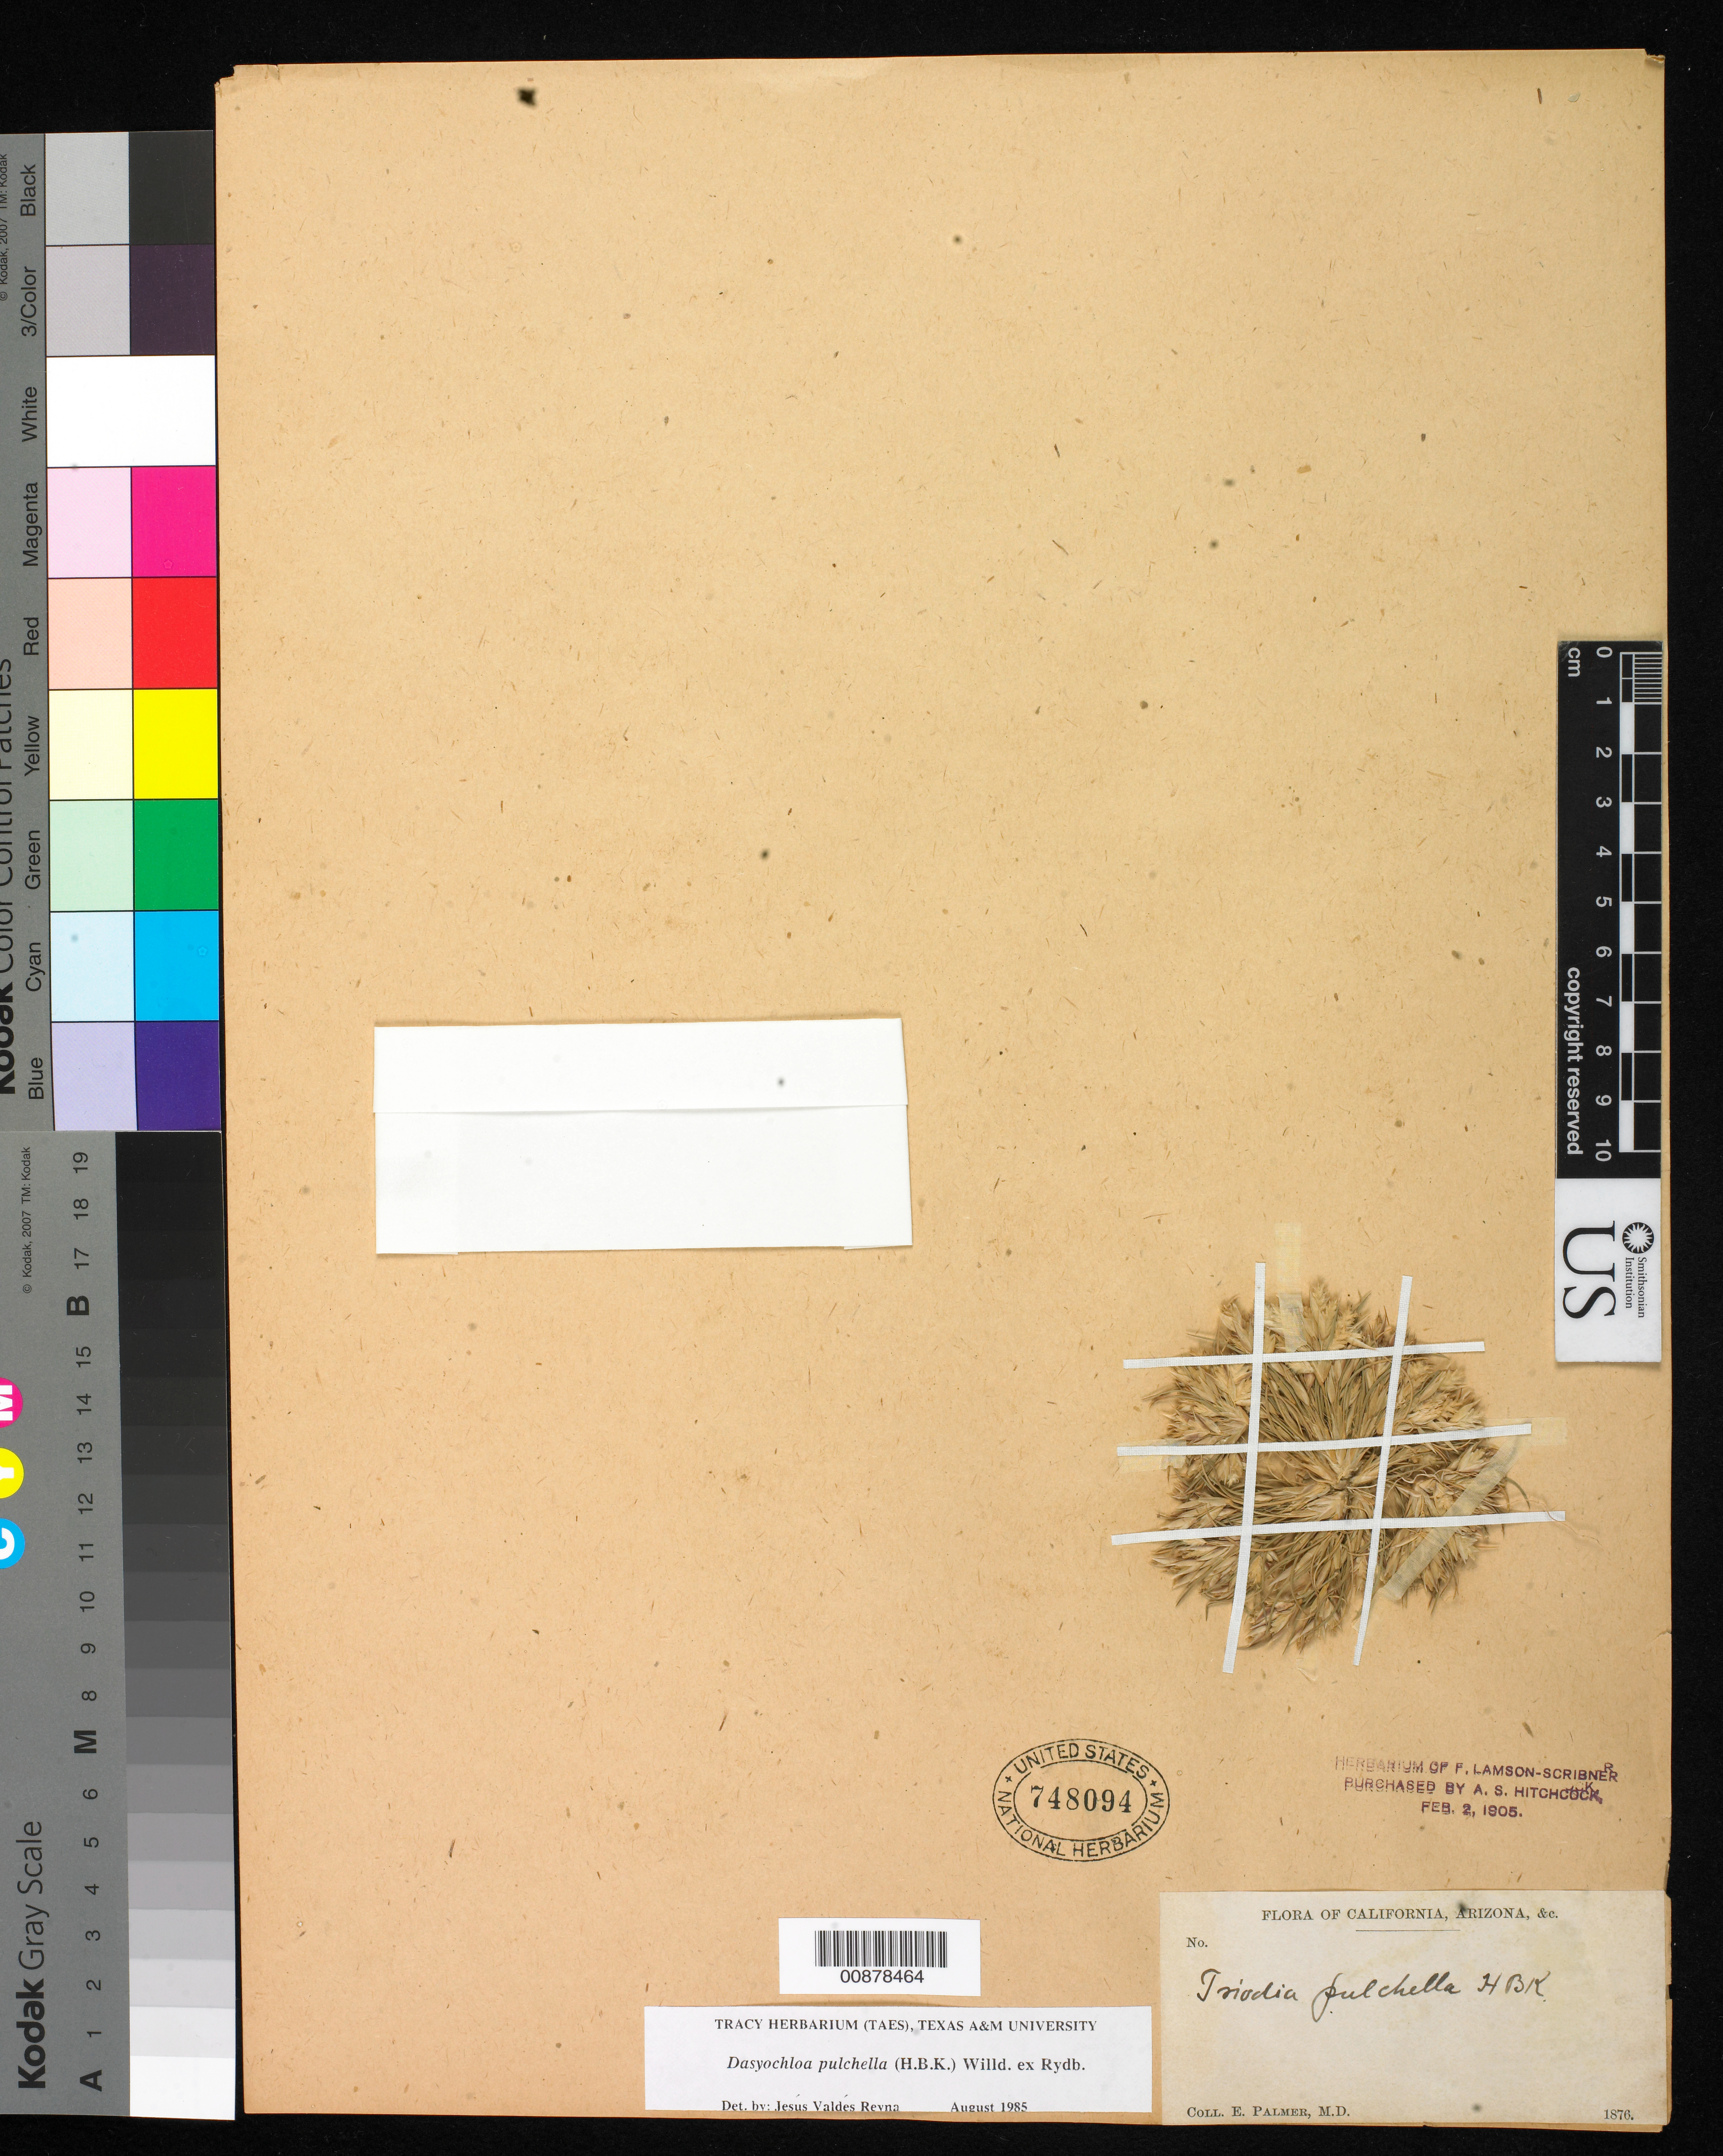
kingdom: Plantae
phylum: Tracheophyta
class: Liliopsida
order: Poales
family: Poaceae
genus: Dasyochloa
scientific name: Dasyochloa pulchella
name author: (Kunth) Willd. ex Rydb.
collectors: E. Palmer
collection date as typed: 1876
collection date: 1876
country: United States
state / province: Arizona / California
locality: California, Arizona, & c.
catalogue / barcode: US 748094